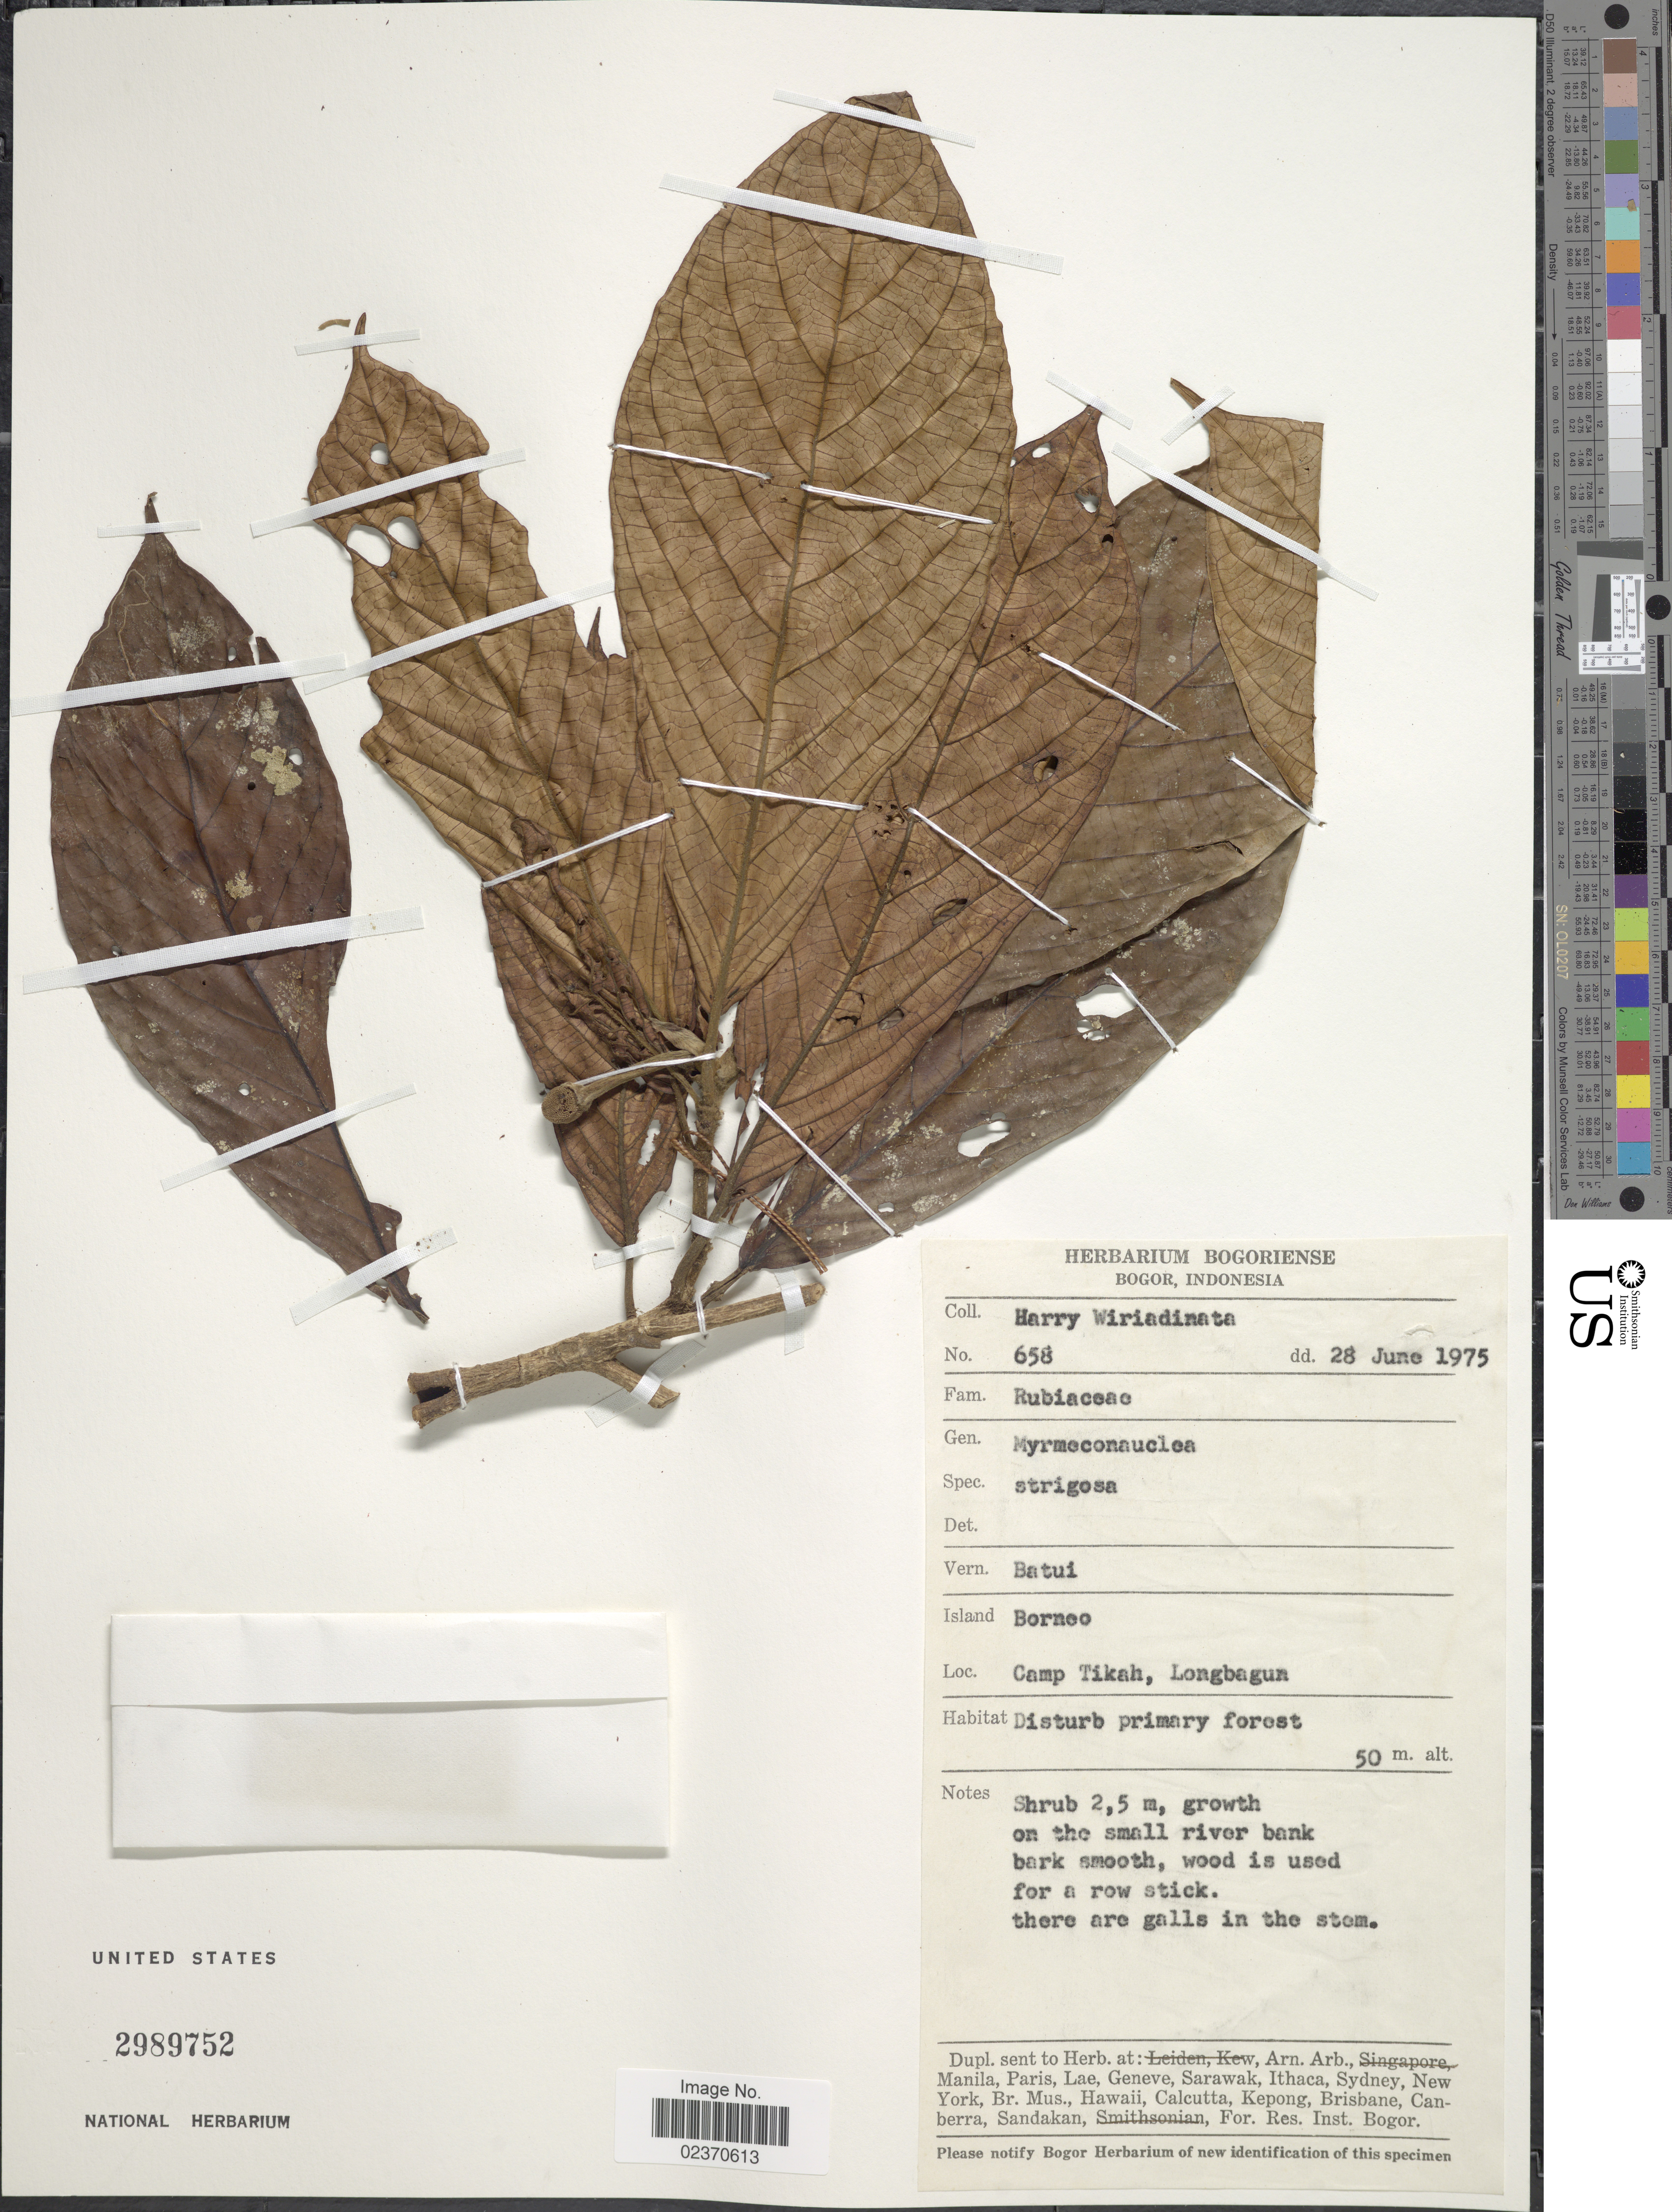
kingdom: Plantae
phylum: Tracheophyta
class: Magnoliopsida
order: Gentianales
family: Rubiaceae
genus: Myrmeconauclea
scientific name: Myrmeconauclea strigosa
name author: (Korth.) Merr.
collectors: H. Wiriadinata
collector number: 658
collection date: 1975-06-28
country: Indonesia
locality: Island Borneo, Camp Tikah, Longbagun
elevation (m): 50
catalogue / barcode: US 2989752